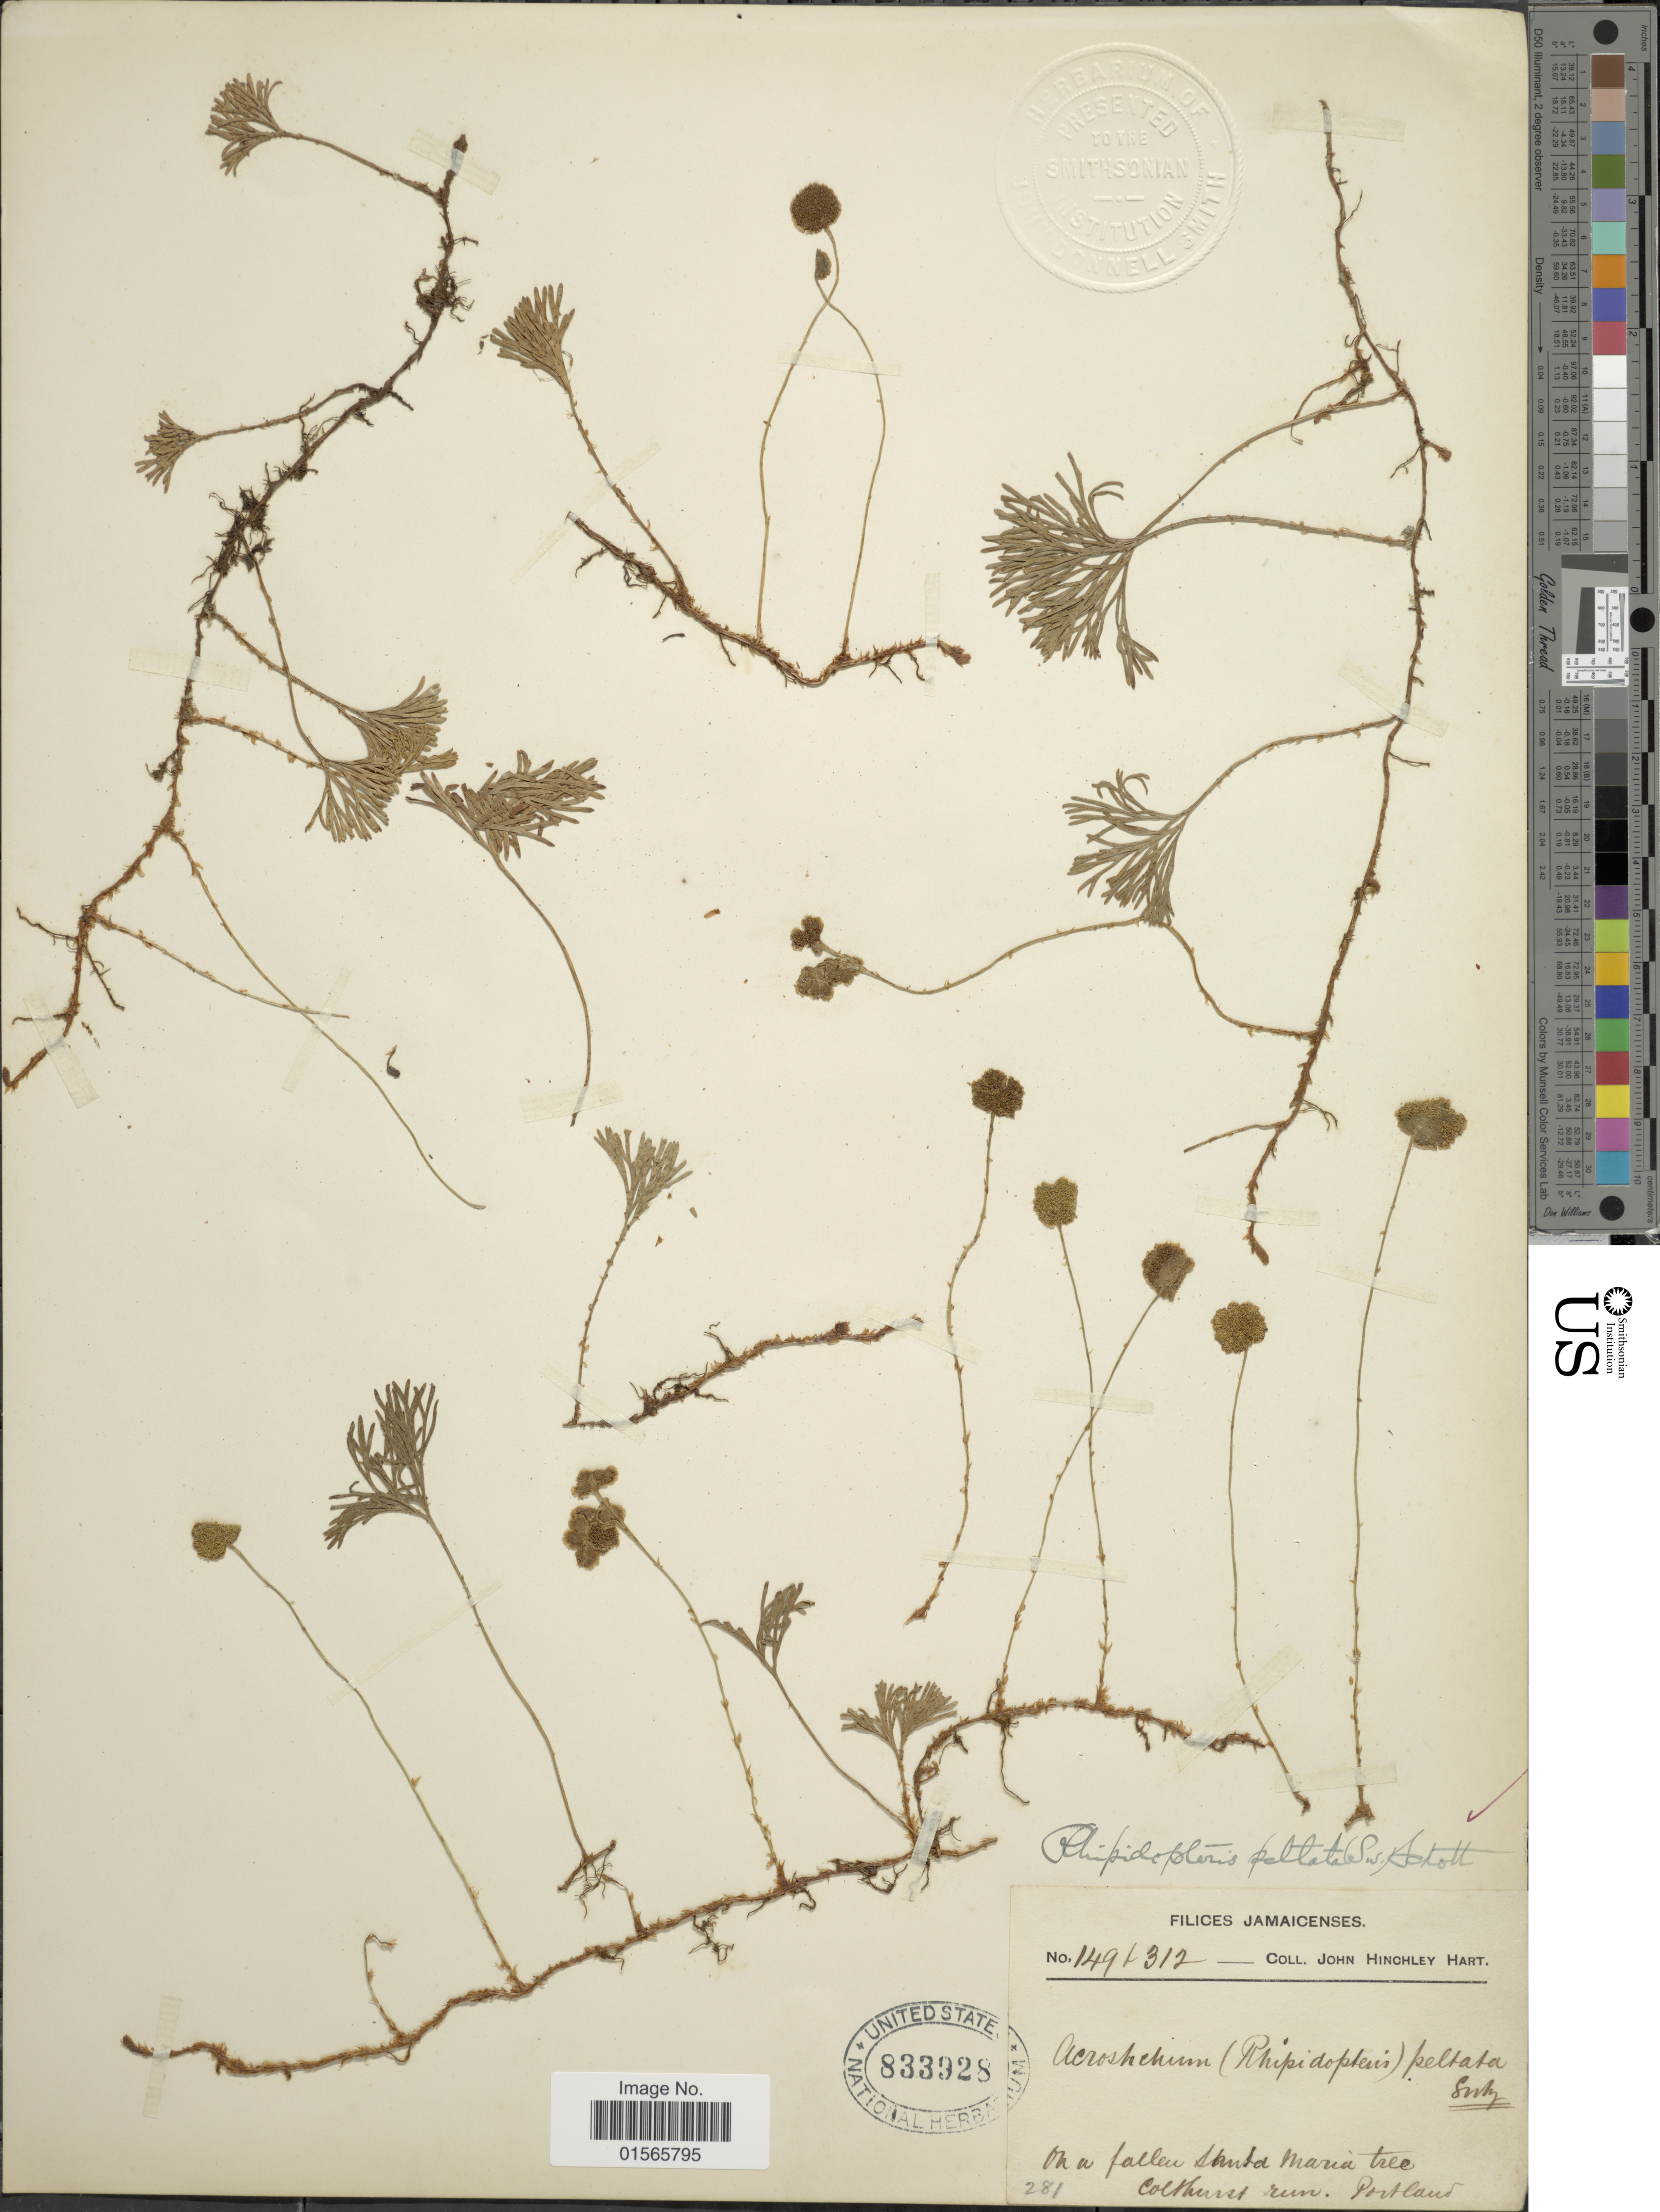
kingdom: Plantae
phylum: Tracheophyta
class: Polypodiopsida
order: Polypodiales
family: Dryopteridaceae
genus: Elaphoglossum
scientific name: Elaphoglossum peltatum f. peltatum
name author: (Sw.) Urb.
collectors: J. H. Hart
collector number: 149/312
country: Jamaica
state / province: Portland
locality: On a fallen Santa Maria tree Colthurst run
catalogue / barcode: US 833928